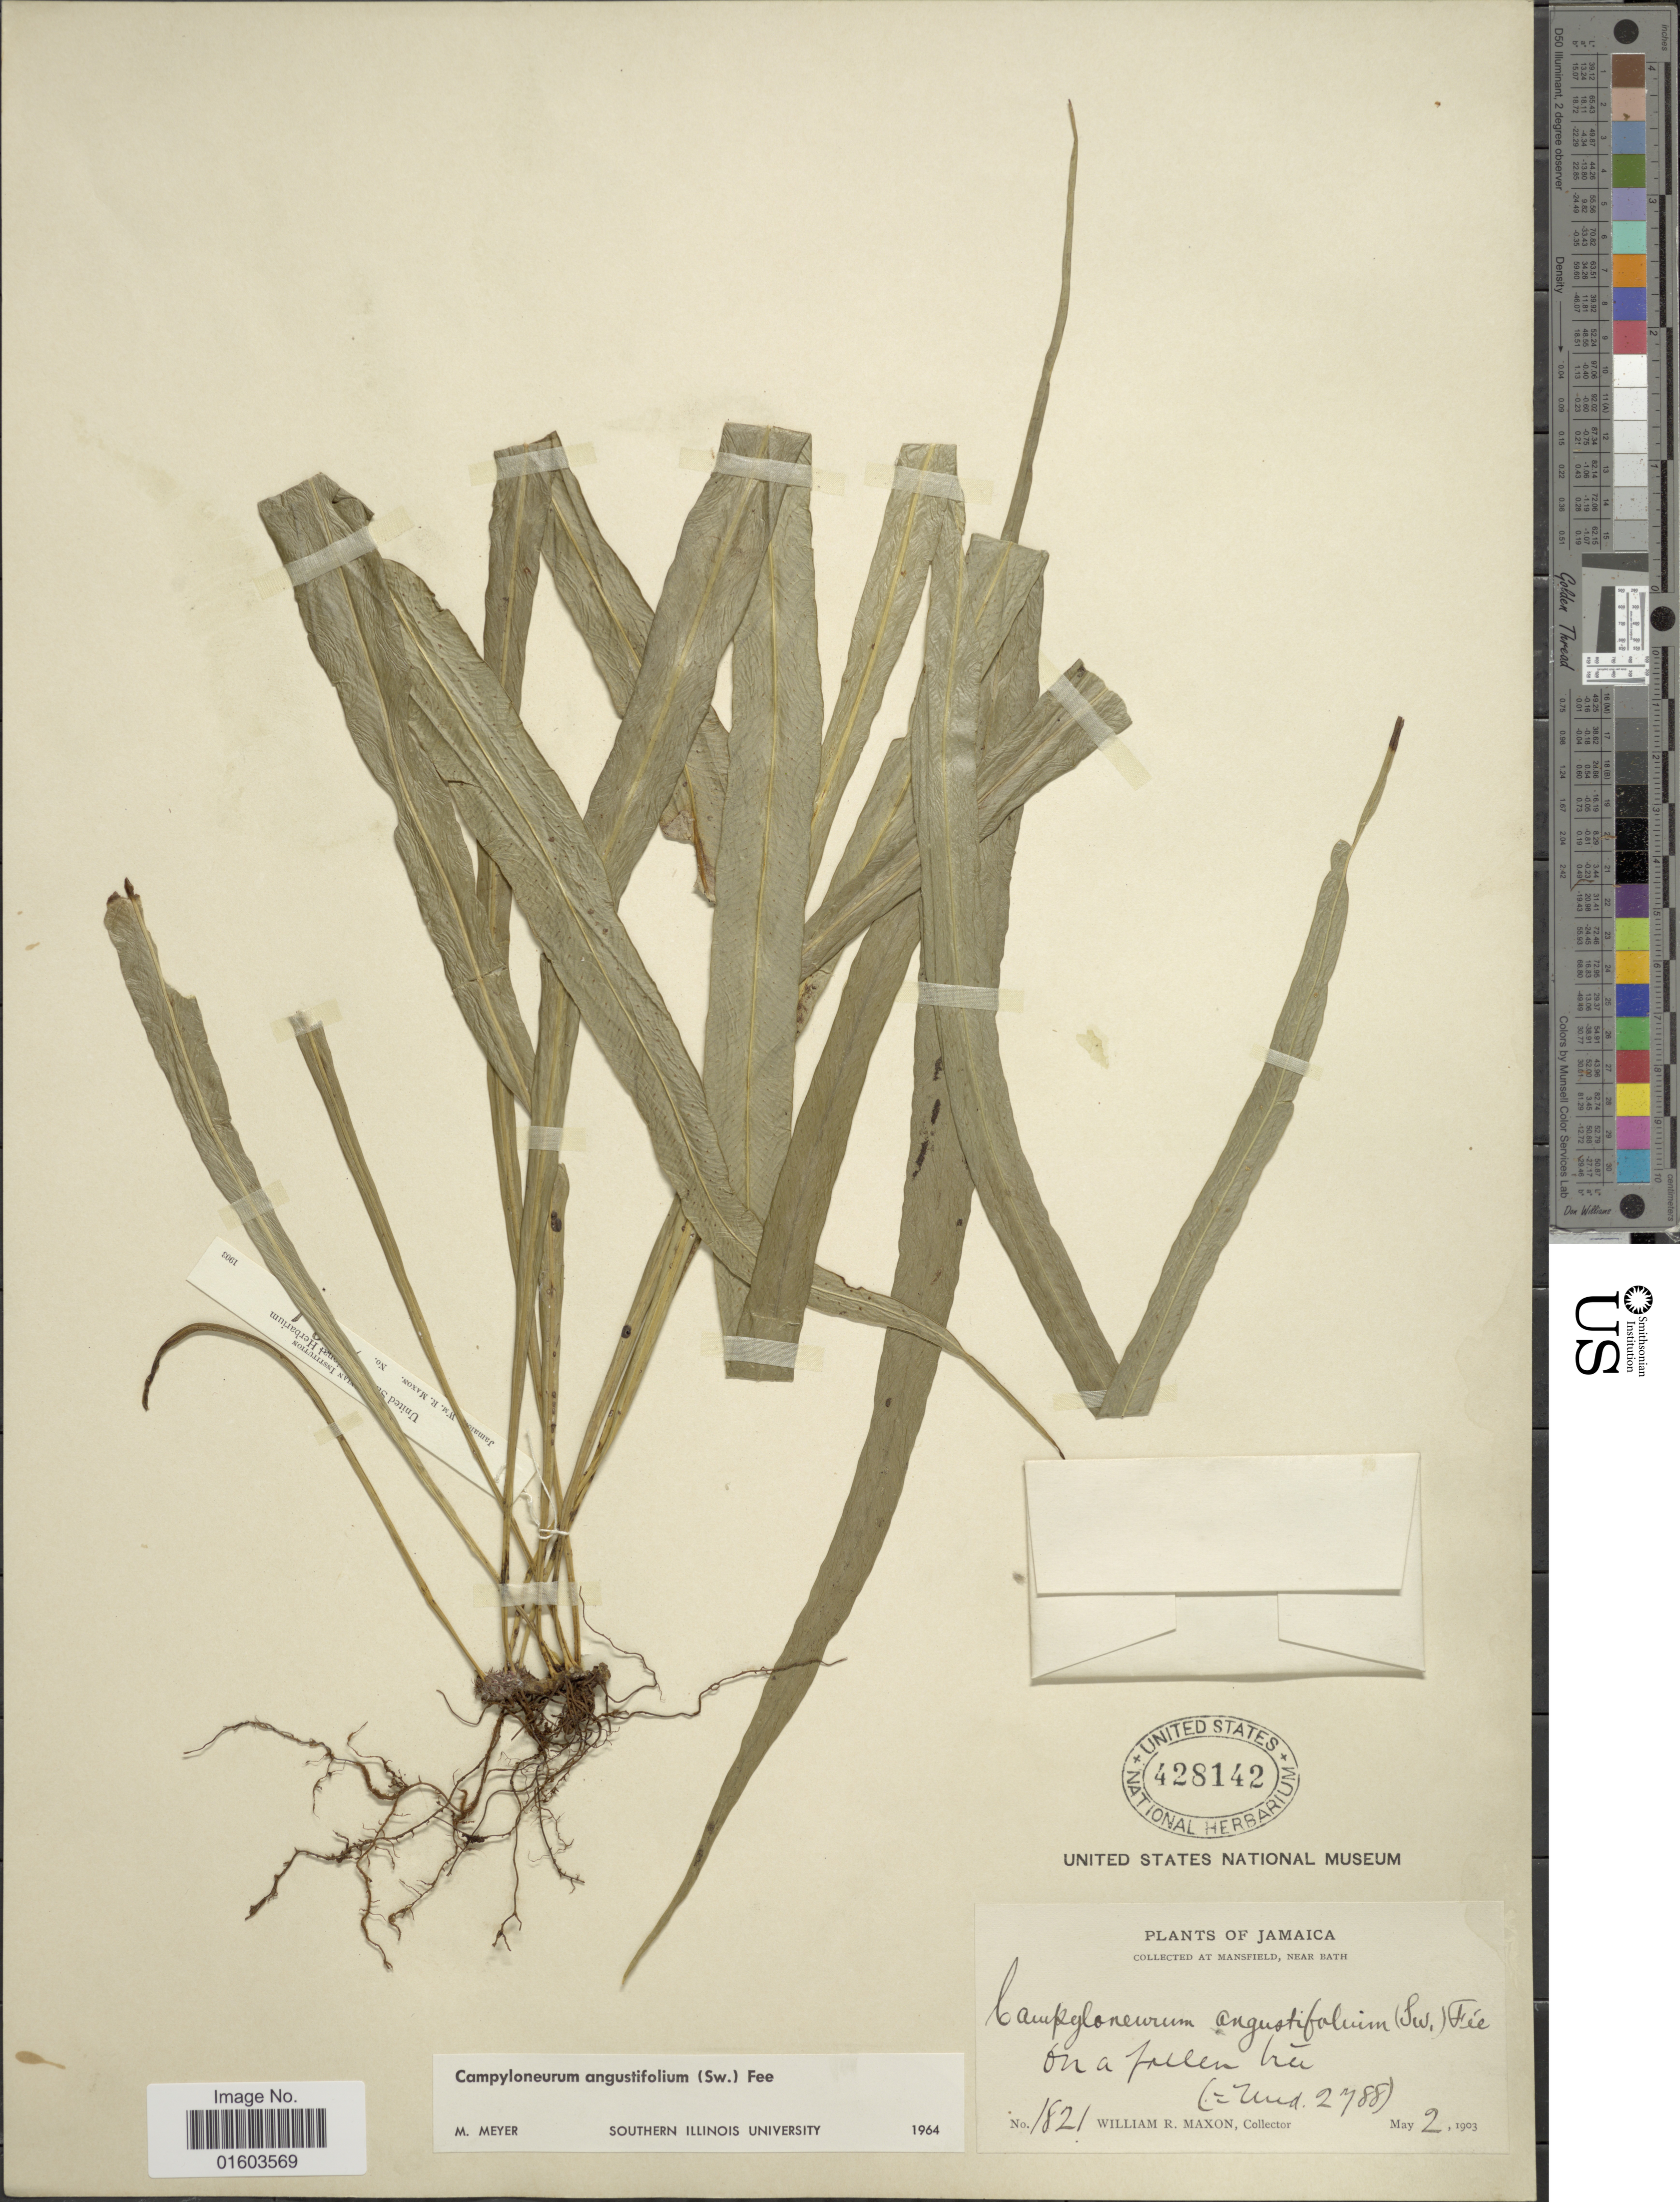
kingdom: Plantae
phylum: Tracheophyta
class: Polypodiopsida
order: Polypodiales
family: Polypodiaceae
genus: Campyloneurum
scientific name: Campyloneurum angustifolium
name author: (Sw.) Fée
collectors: W. R. Maxon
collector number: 1821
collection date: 1903-05-02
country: Jamaica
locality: At Mansfield, Near Bath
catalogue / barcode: US 428142